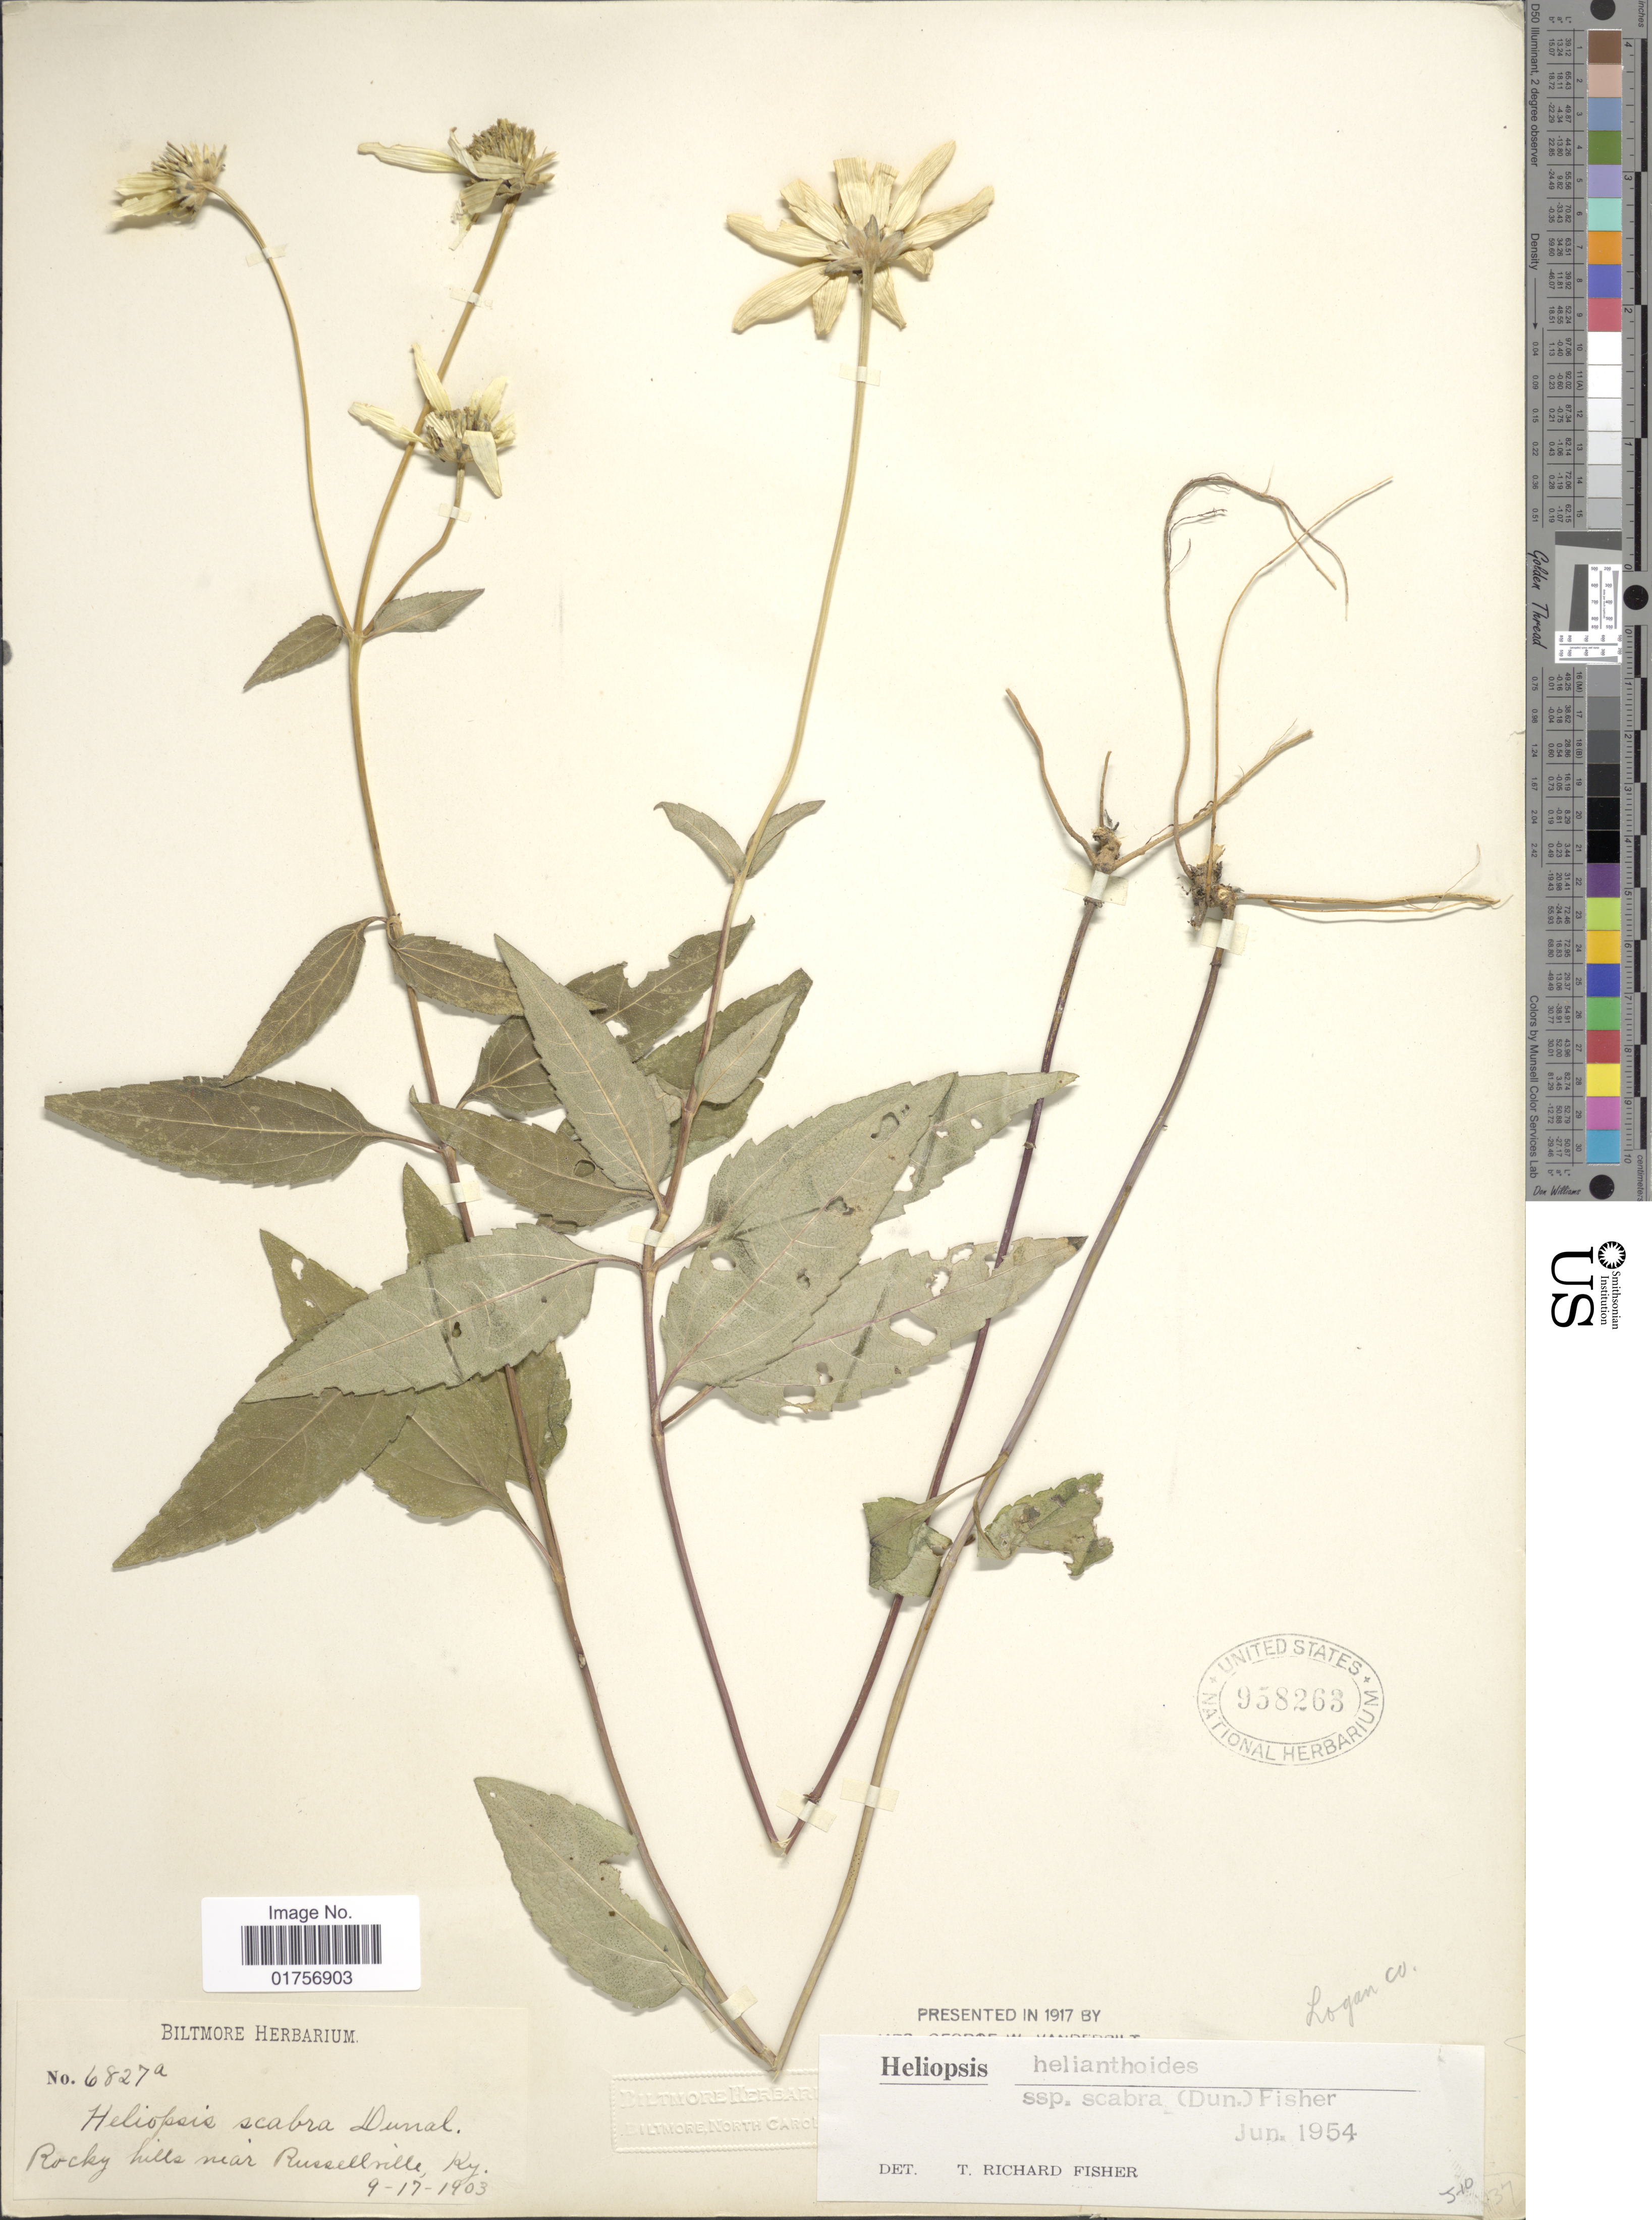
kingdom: Plantae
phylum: Tracheophyta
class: Magnoliopsida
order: Asterales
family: Asteraceae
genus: Heliopsis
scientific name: Heliopsis helianthoides var. scabra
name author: (Dunal) T.R. Fisher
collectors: ex herb. Biltmore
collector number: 6827a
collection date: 1903-09-17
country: United States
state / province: Kentucky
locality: Rocky hills near Russellvile, Ky.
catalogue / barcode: US 958263